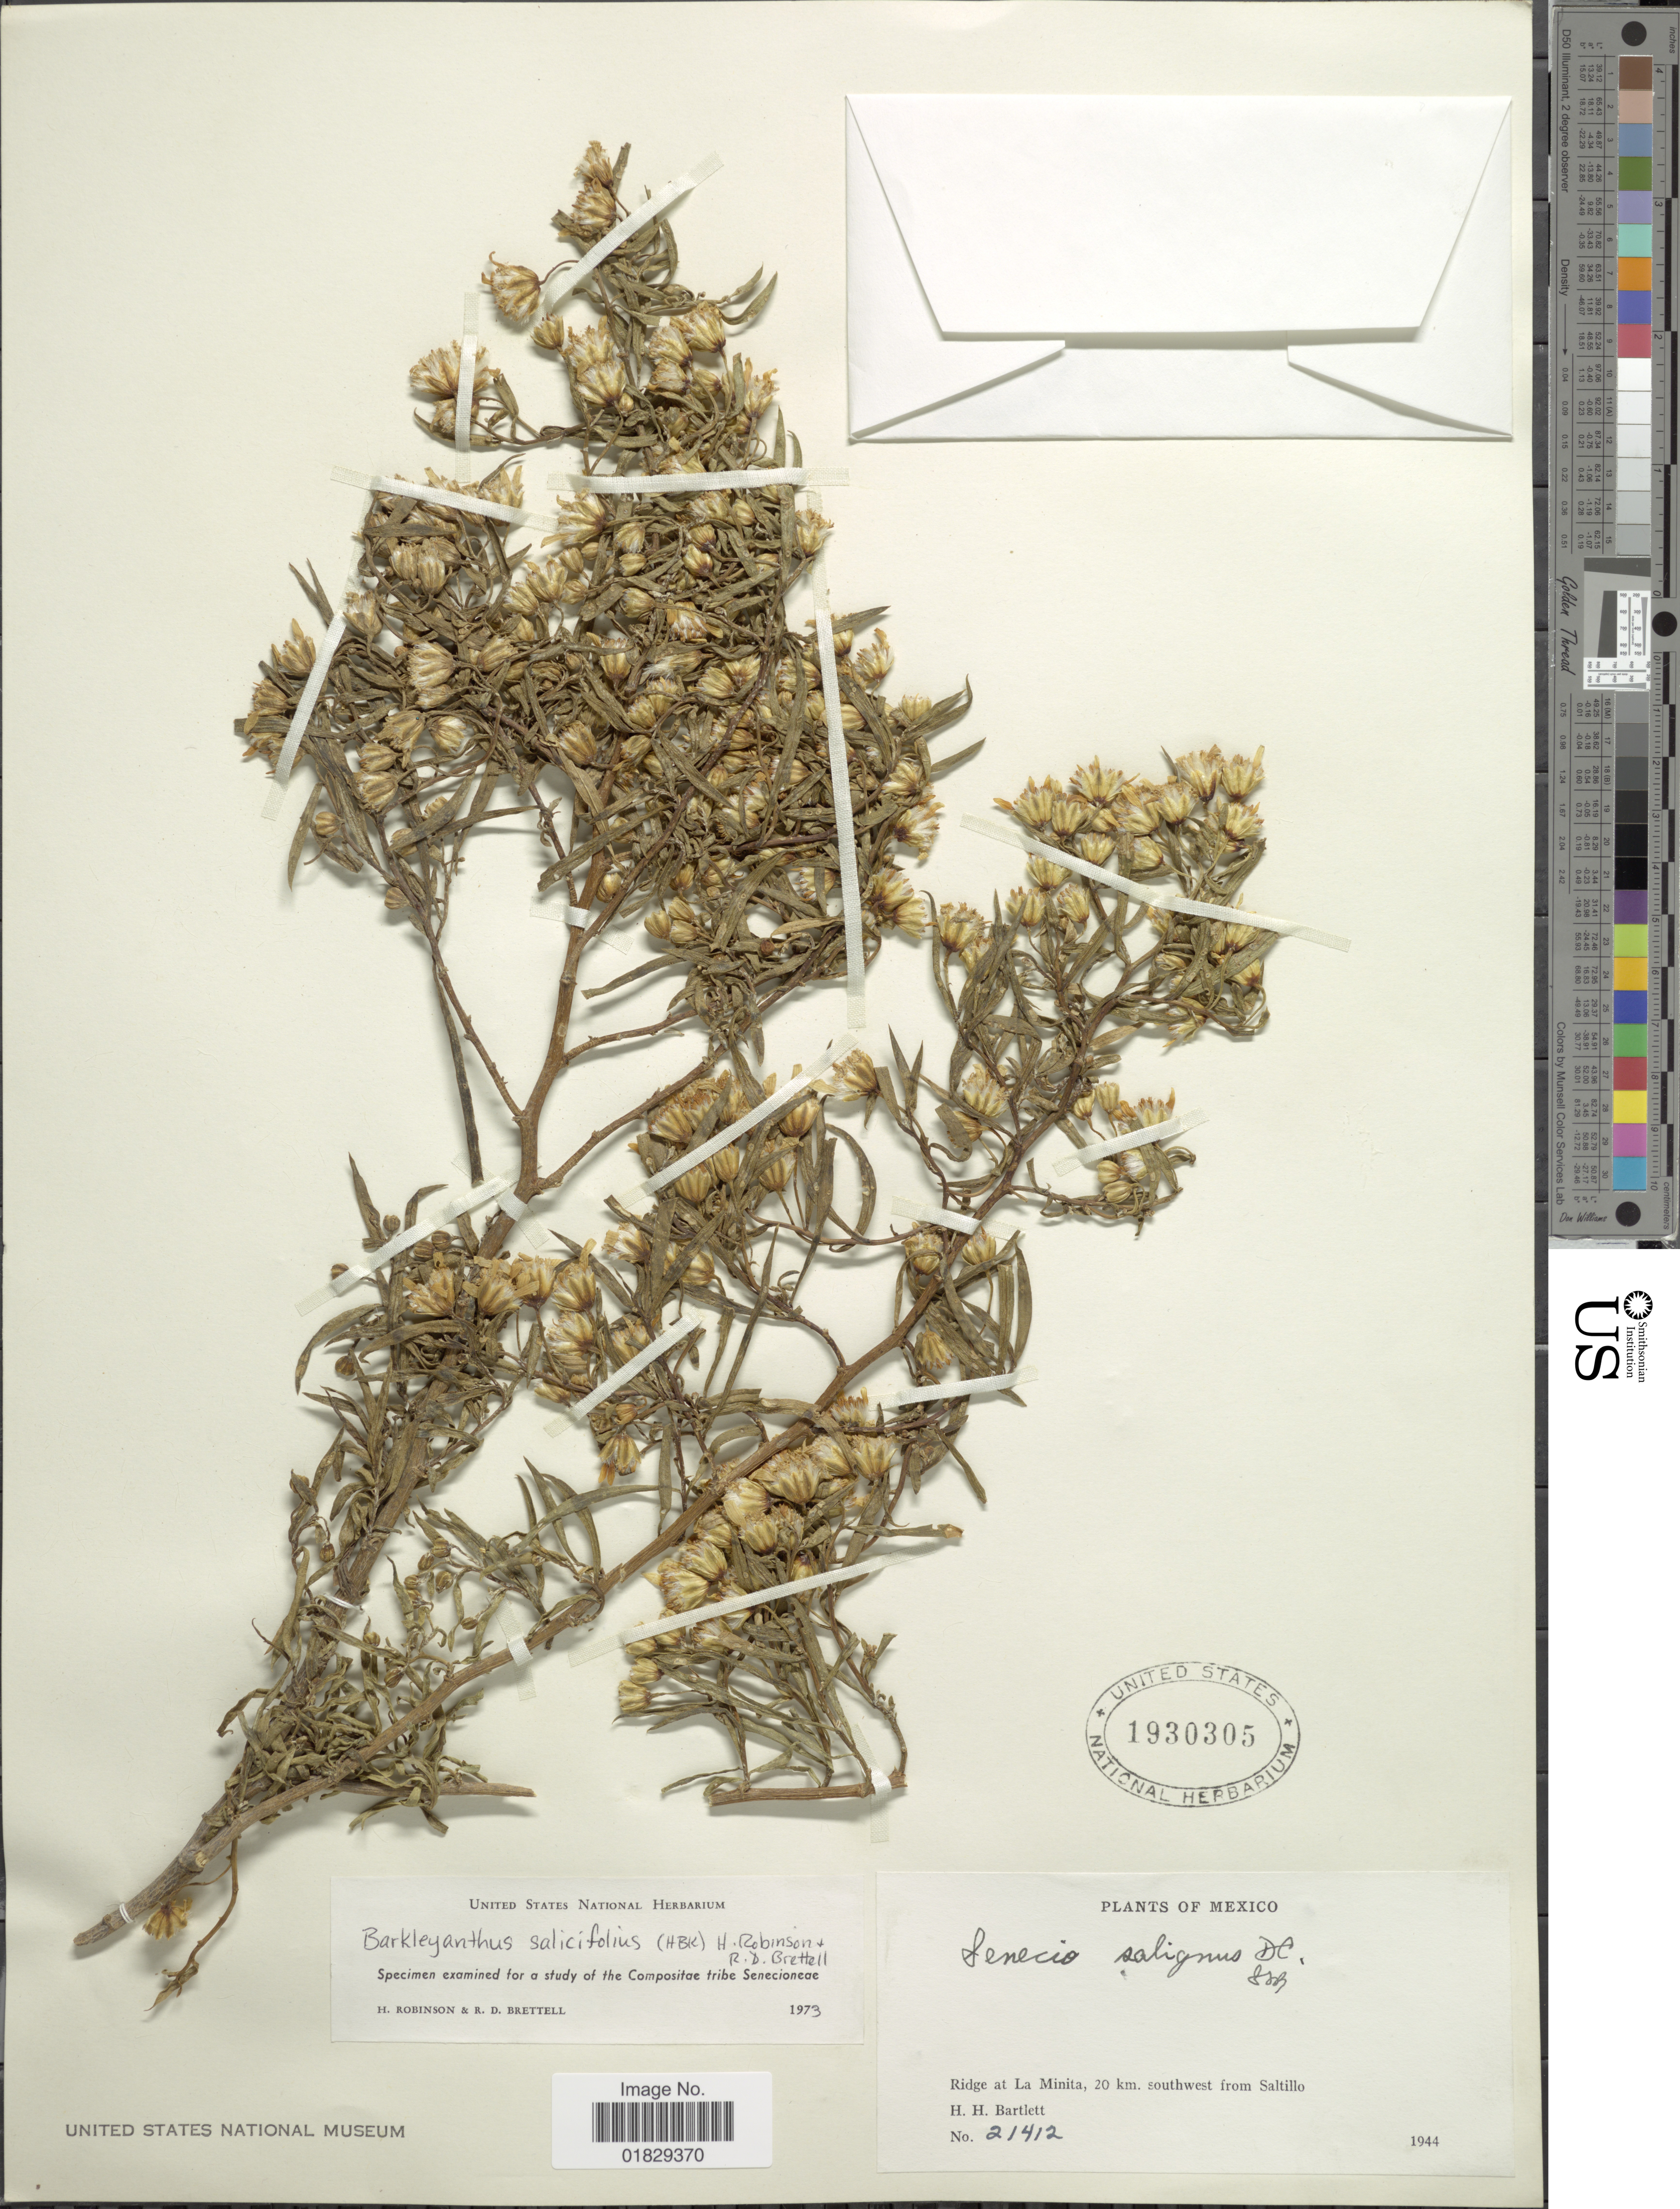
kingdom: Plantae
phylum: Tracheophyta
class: Magnoliopsida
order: Asterales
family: Asteraceae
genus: Barkleyanthus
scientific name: Barkleyanthus salicifolius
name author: (Kunth) H. Rob. & Brettell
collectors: H. H. Bartlett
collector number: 21412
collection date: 1944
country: Mexico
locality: Ridge at La Minita, 20 km. southwest from Saltillo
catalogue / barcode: US 1930305